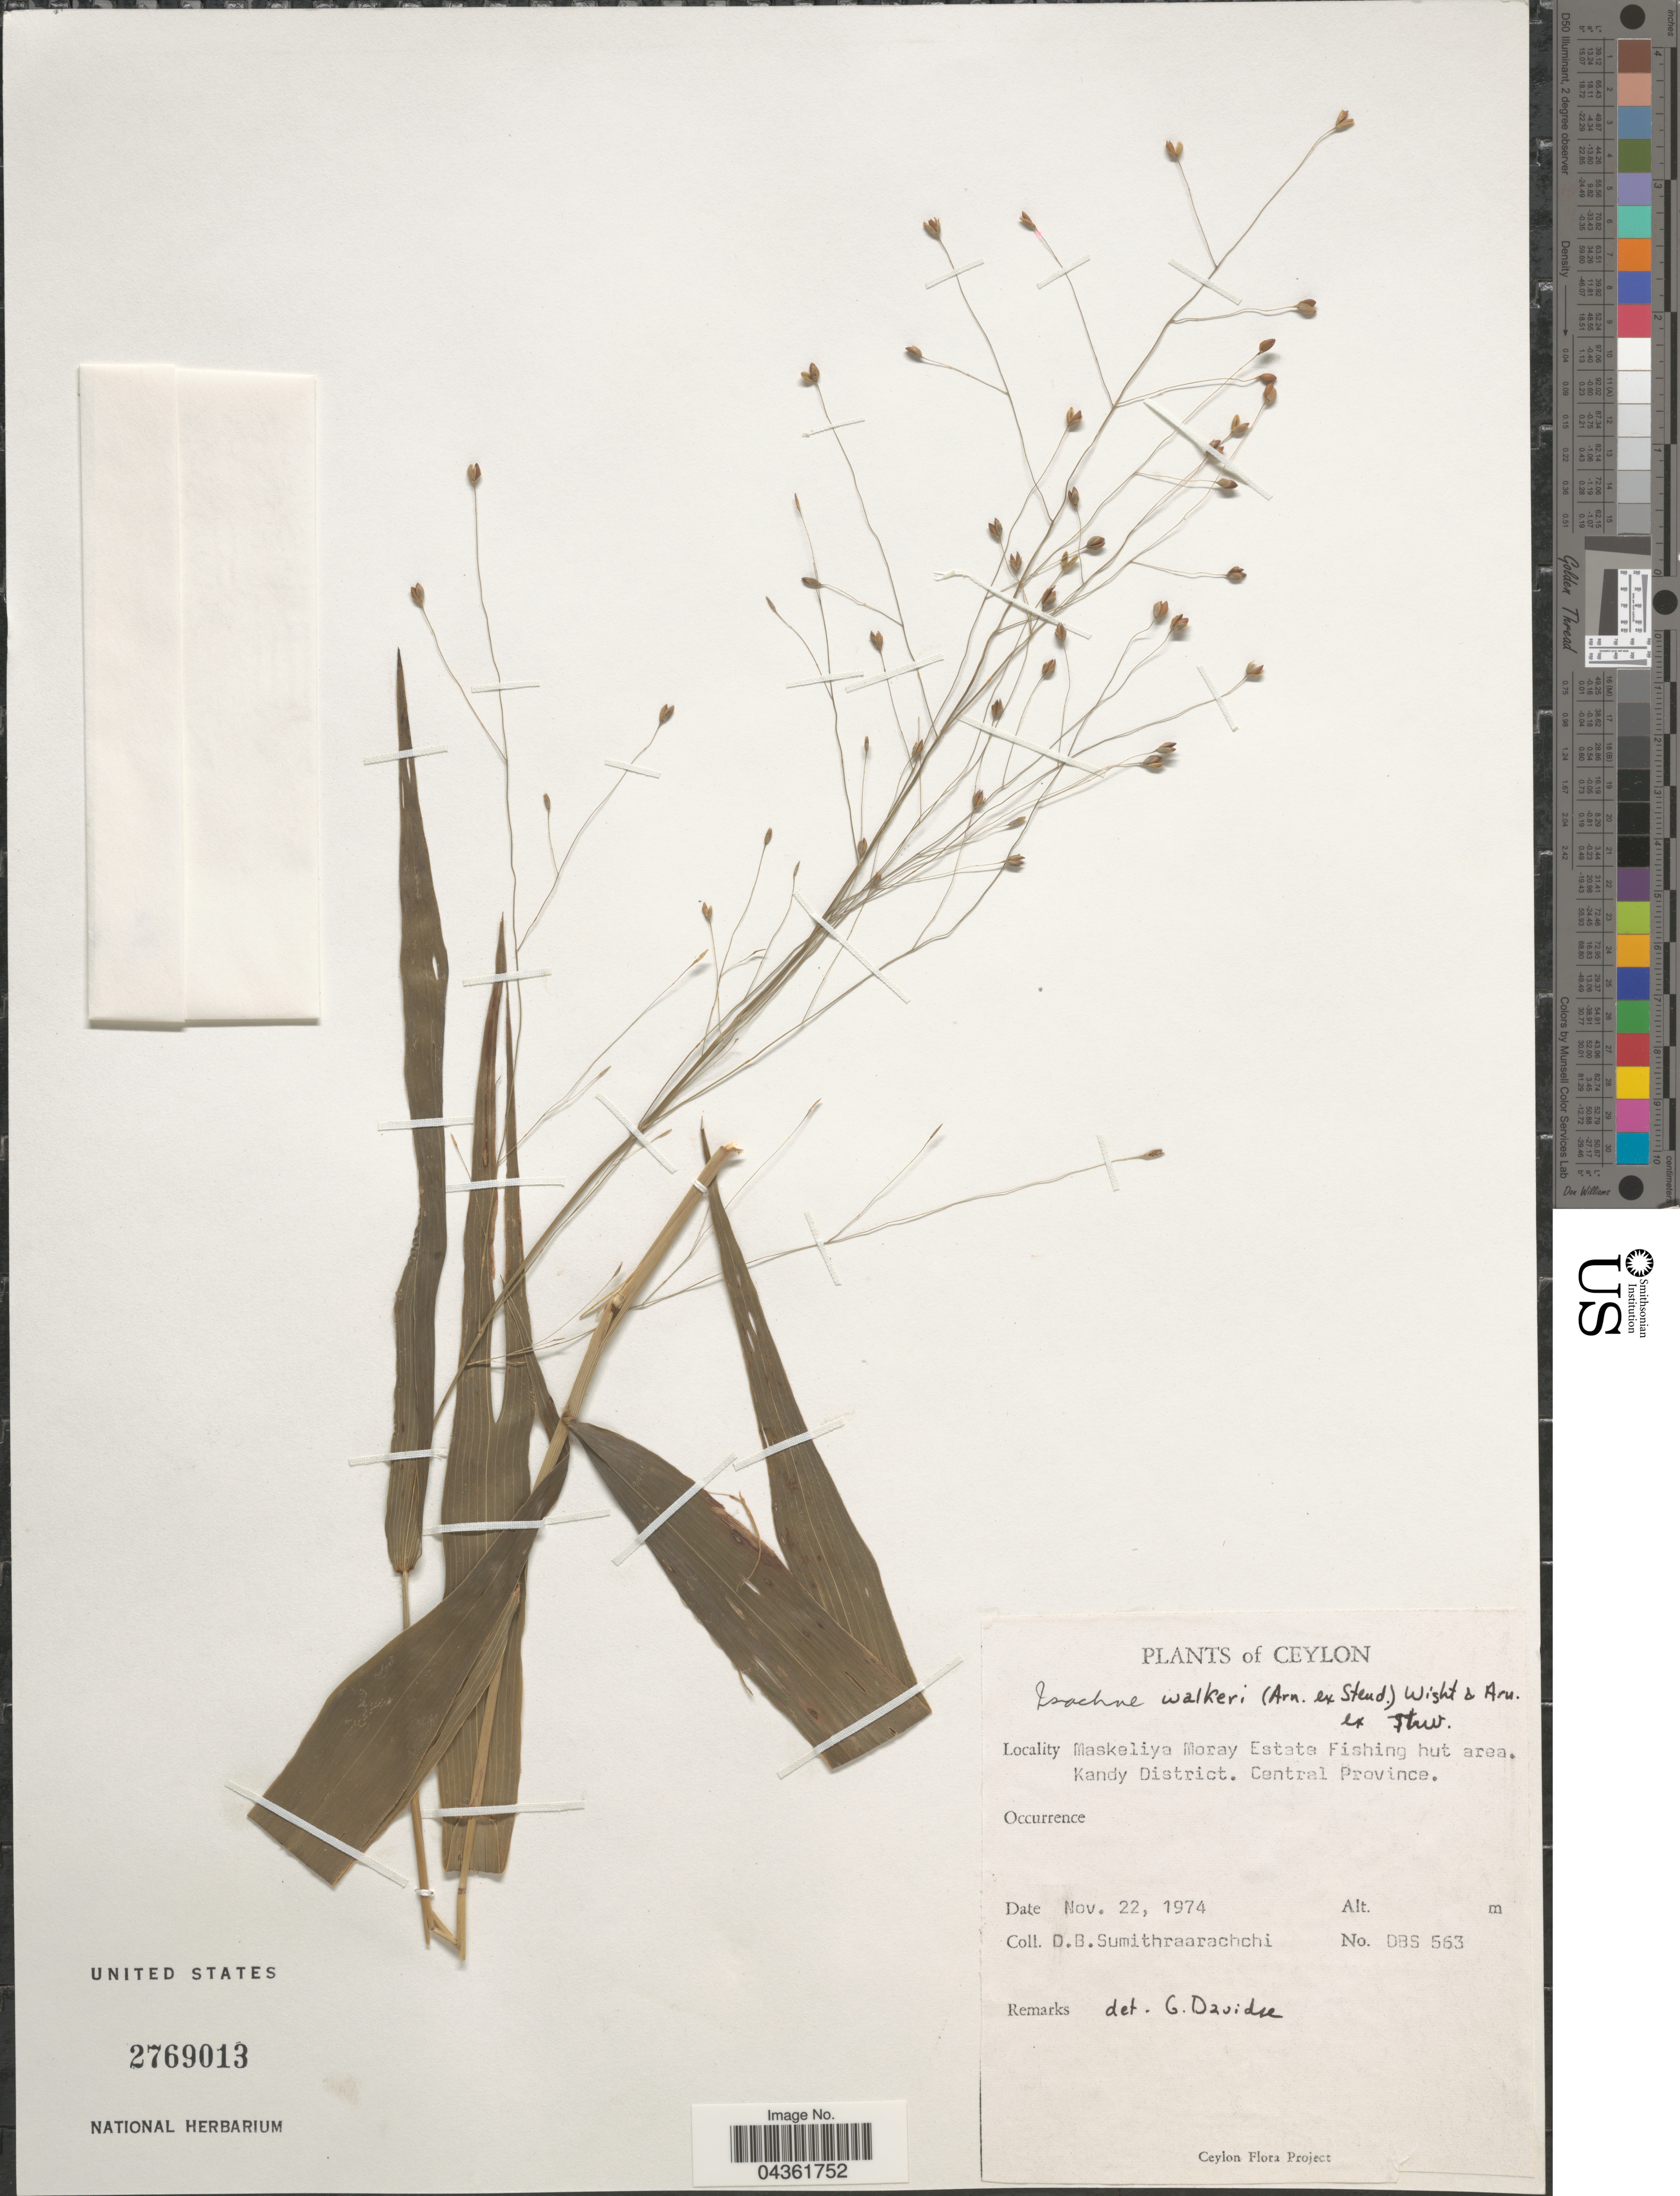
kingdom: Plantae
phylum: Tracheophyta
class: Liliopsida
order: Poales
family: Poaceae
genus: Isachne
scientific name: Isachne walkeri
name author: (Arn. ex Steud.) Wight & Arn. ex Hook. f.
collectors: D. B. Sumithraarachchi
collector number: DBS 563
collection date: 1974-11-22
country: Sri Lanka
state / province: Central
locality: Ceylon. Maskeliya Moray Estate Fishing hut area. Kandy District.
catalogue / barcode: US 2769013